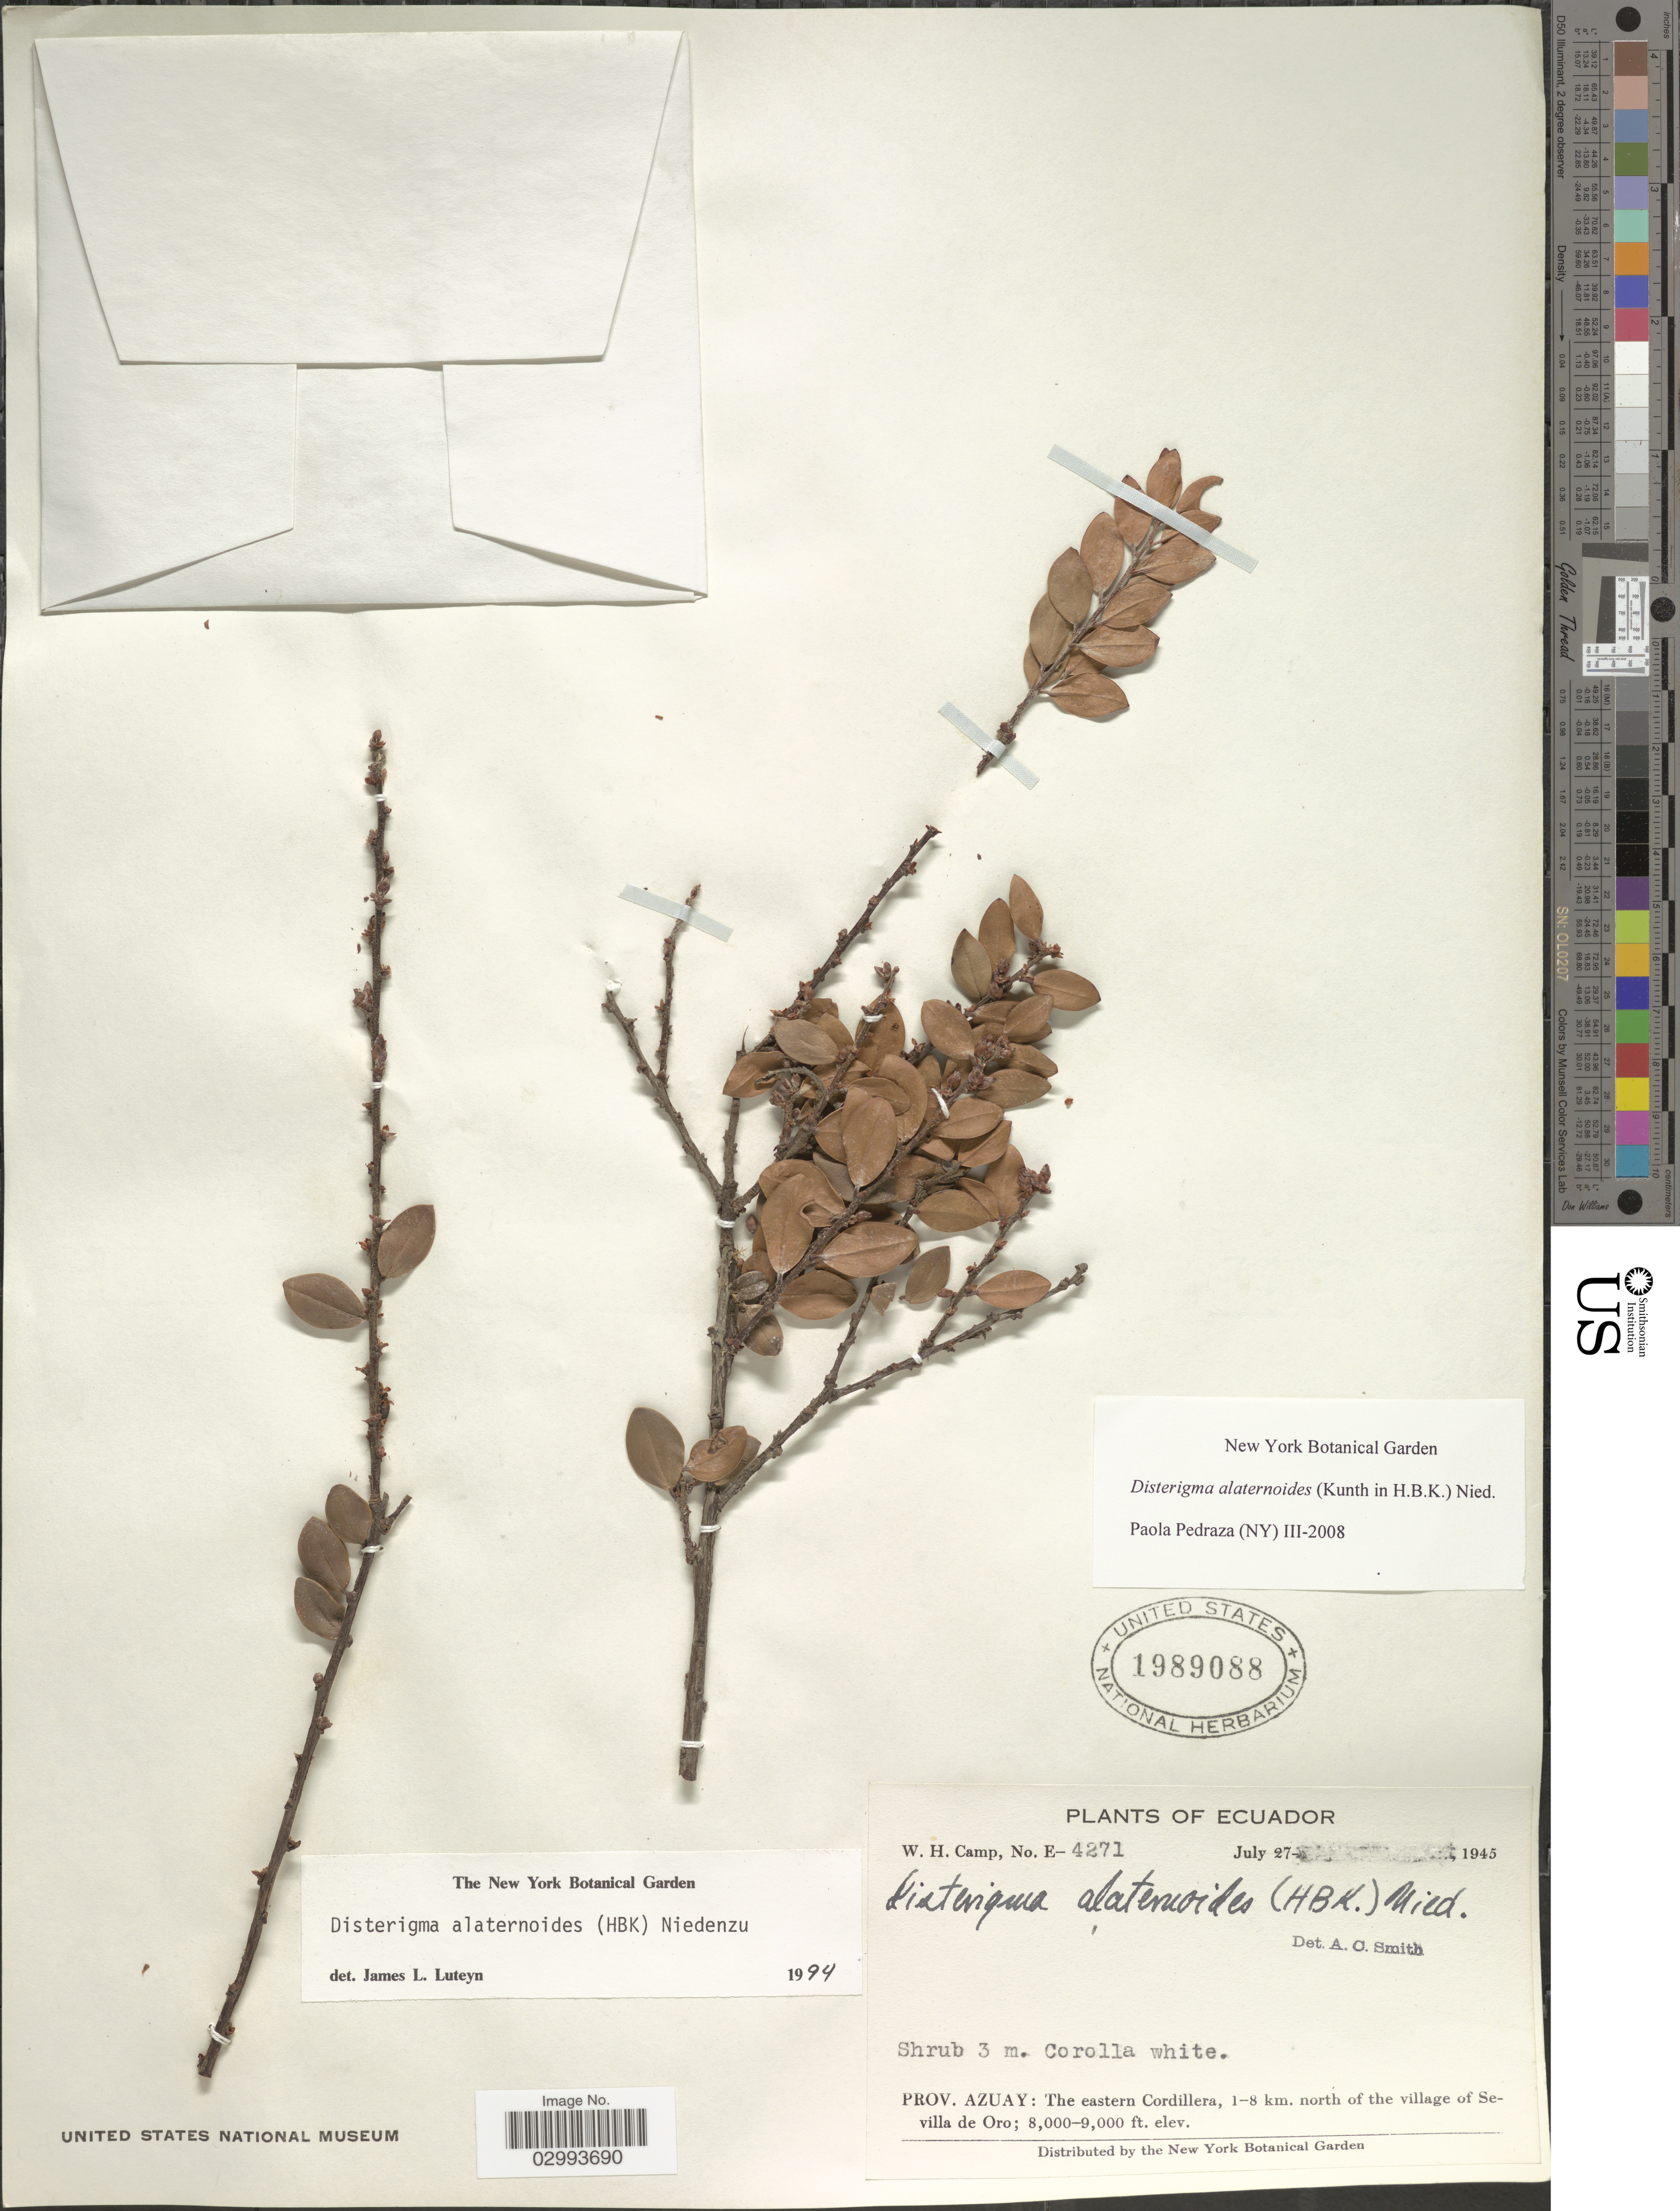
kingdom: Plantae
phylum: Tracheophyta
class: Magnoliopsida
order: Ericales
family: Ericaceae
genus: Disterigma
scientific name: Disterigma alaternoides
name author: (Kunth) Nied.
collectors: W. H. Camp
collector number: E-4271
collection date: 1945-07-27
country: Ecuador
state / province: Azuay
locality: The eastern Cordillera, 1-8 km. north of the village of Sevilla de Oro.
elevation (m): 2438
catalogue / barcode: US 1989088